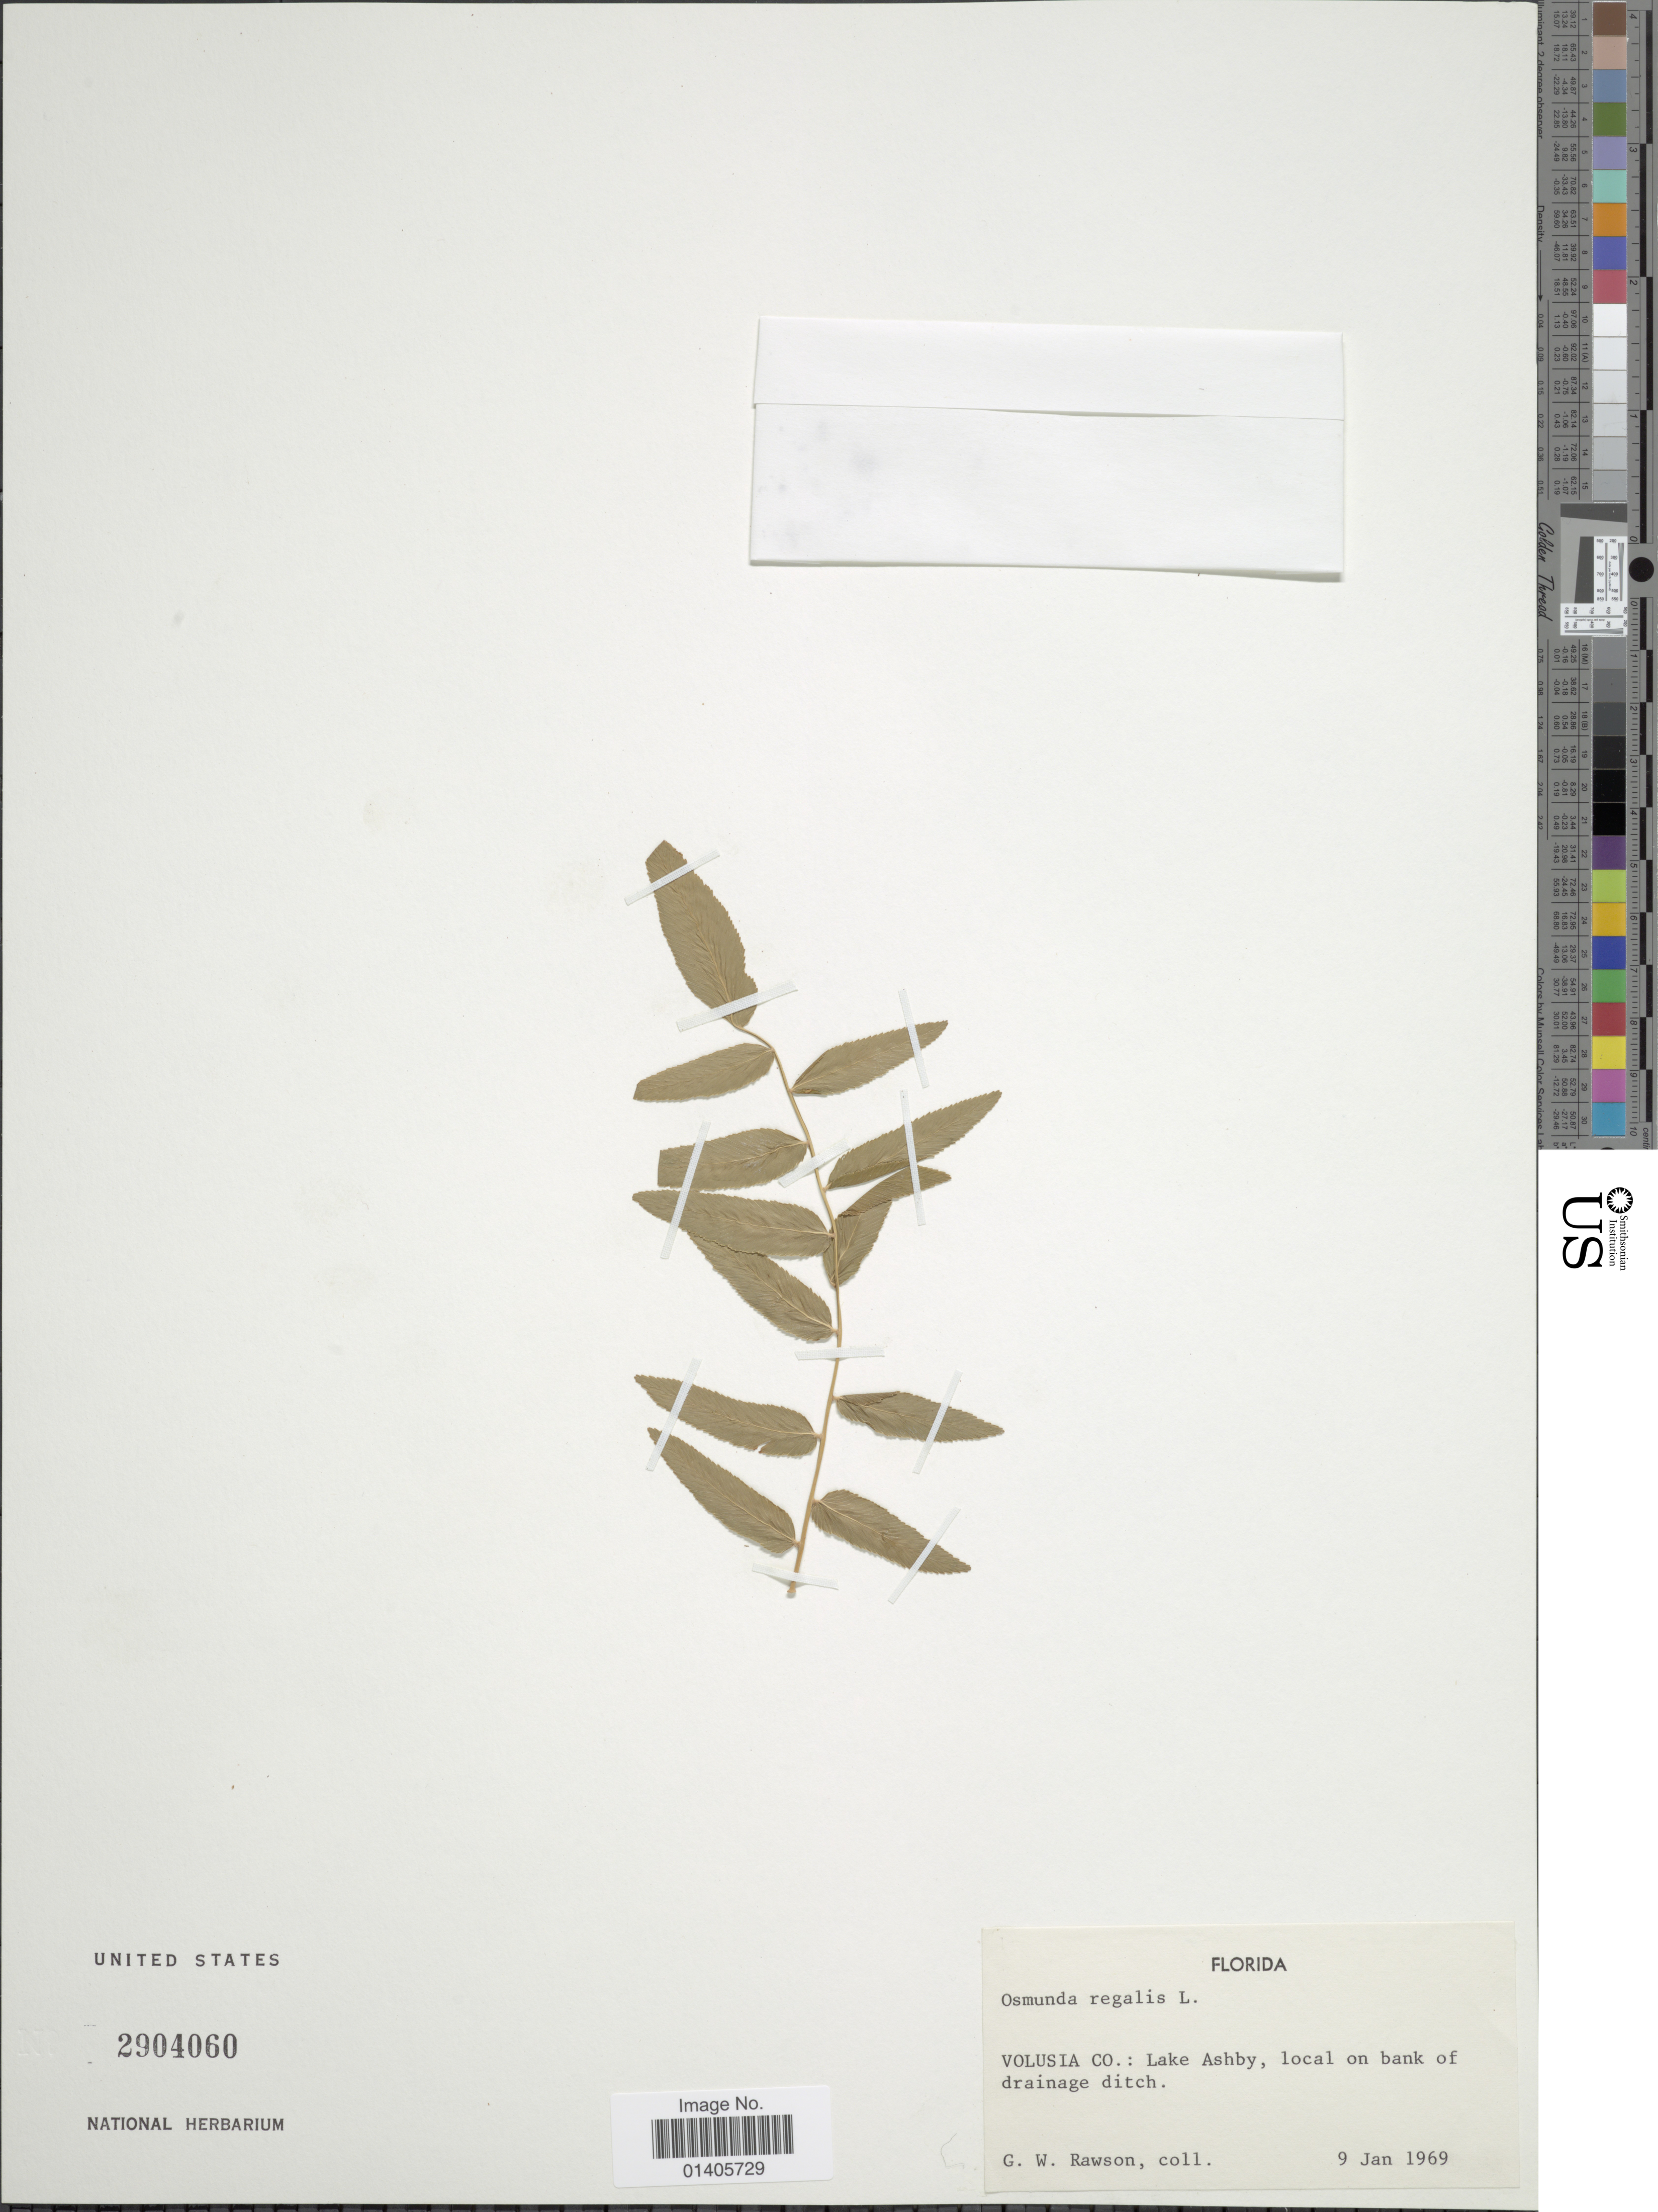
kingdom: Plantae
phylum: Tracheophyta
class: Polypodiopsida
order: Osmundales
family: Osmundaceae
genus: Osmunda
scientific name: Osmunda regalis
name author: L.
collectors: G. W. Rawson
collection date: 1969-01-09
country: United States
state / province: Florida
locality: Volusia Co: Lake Ashby, local on bank of drainage ditch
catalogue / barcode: US 2904060